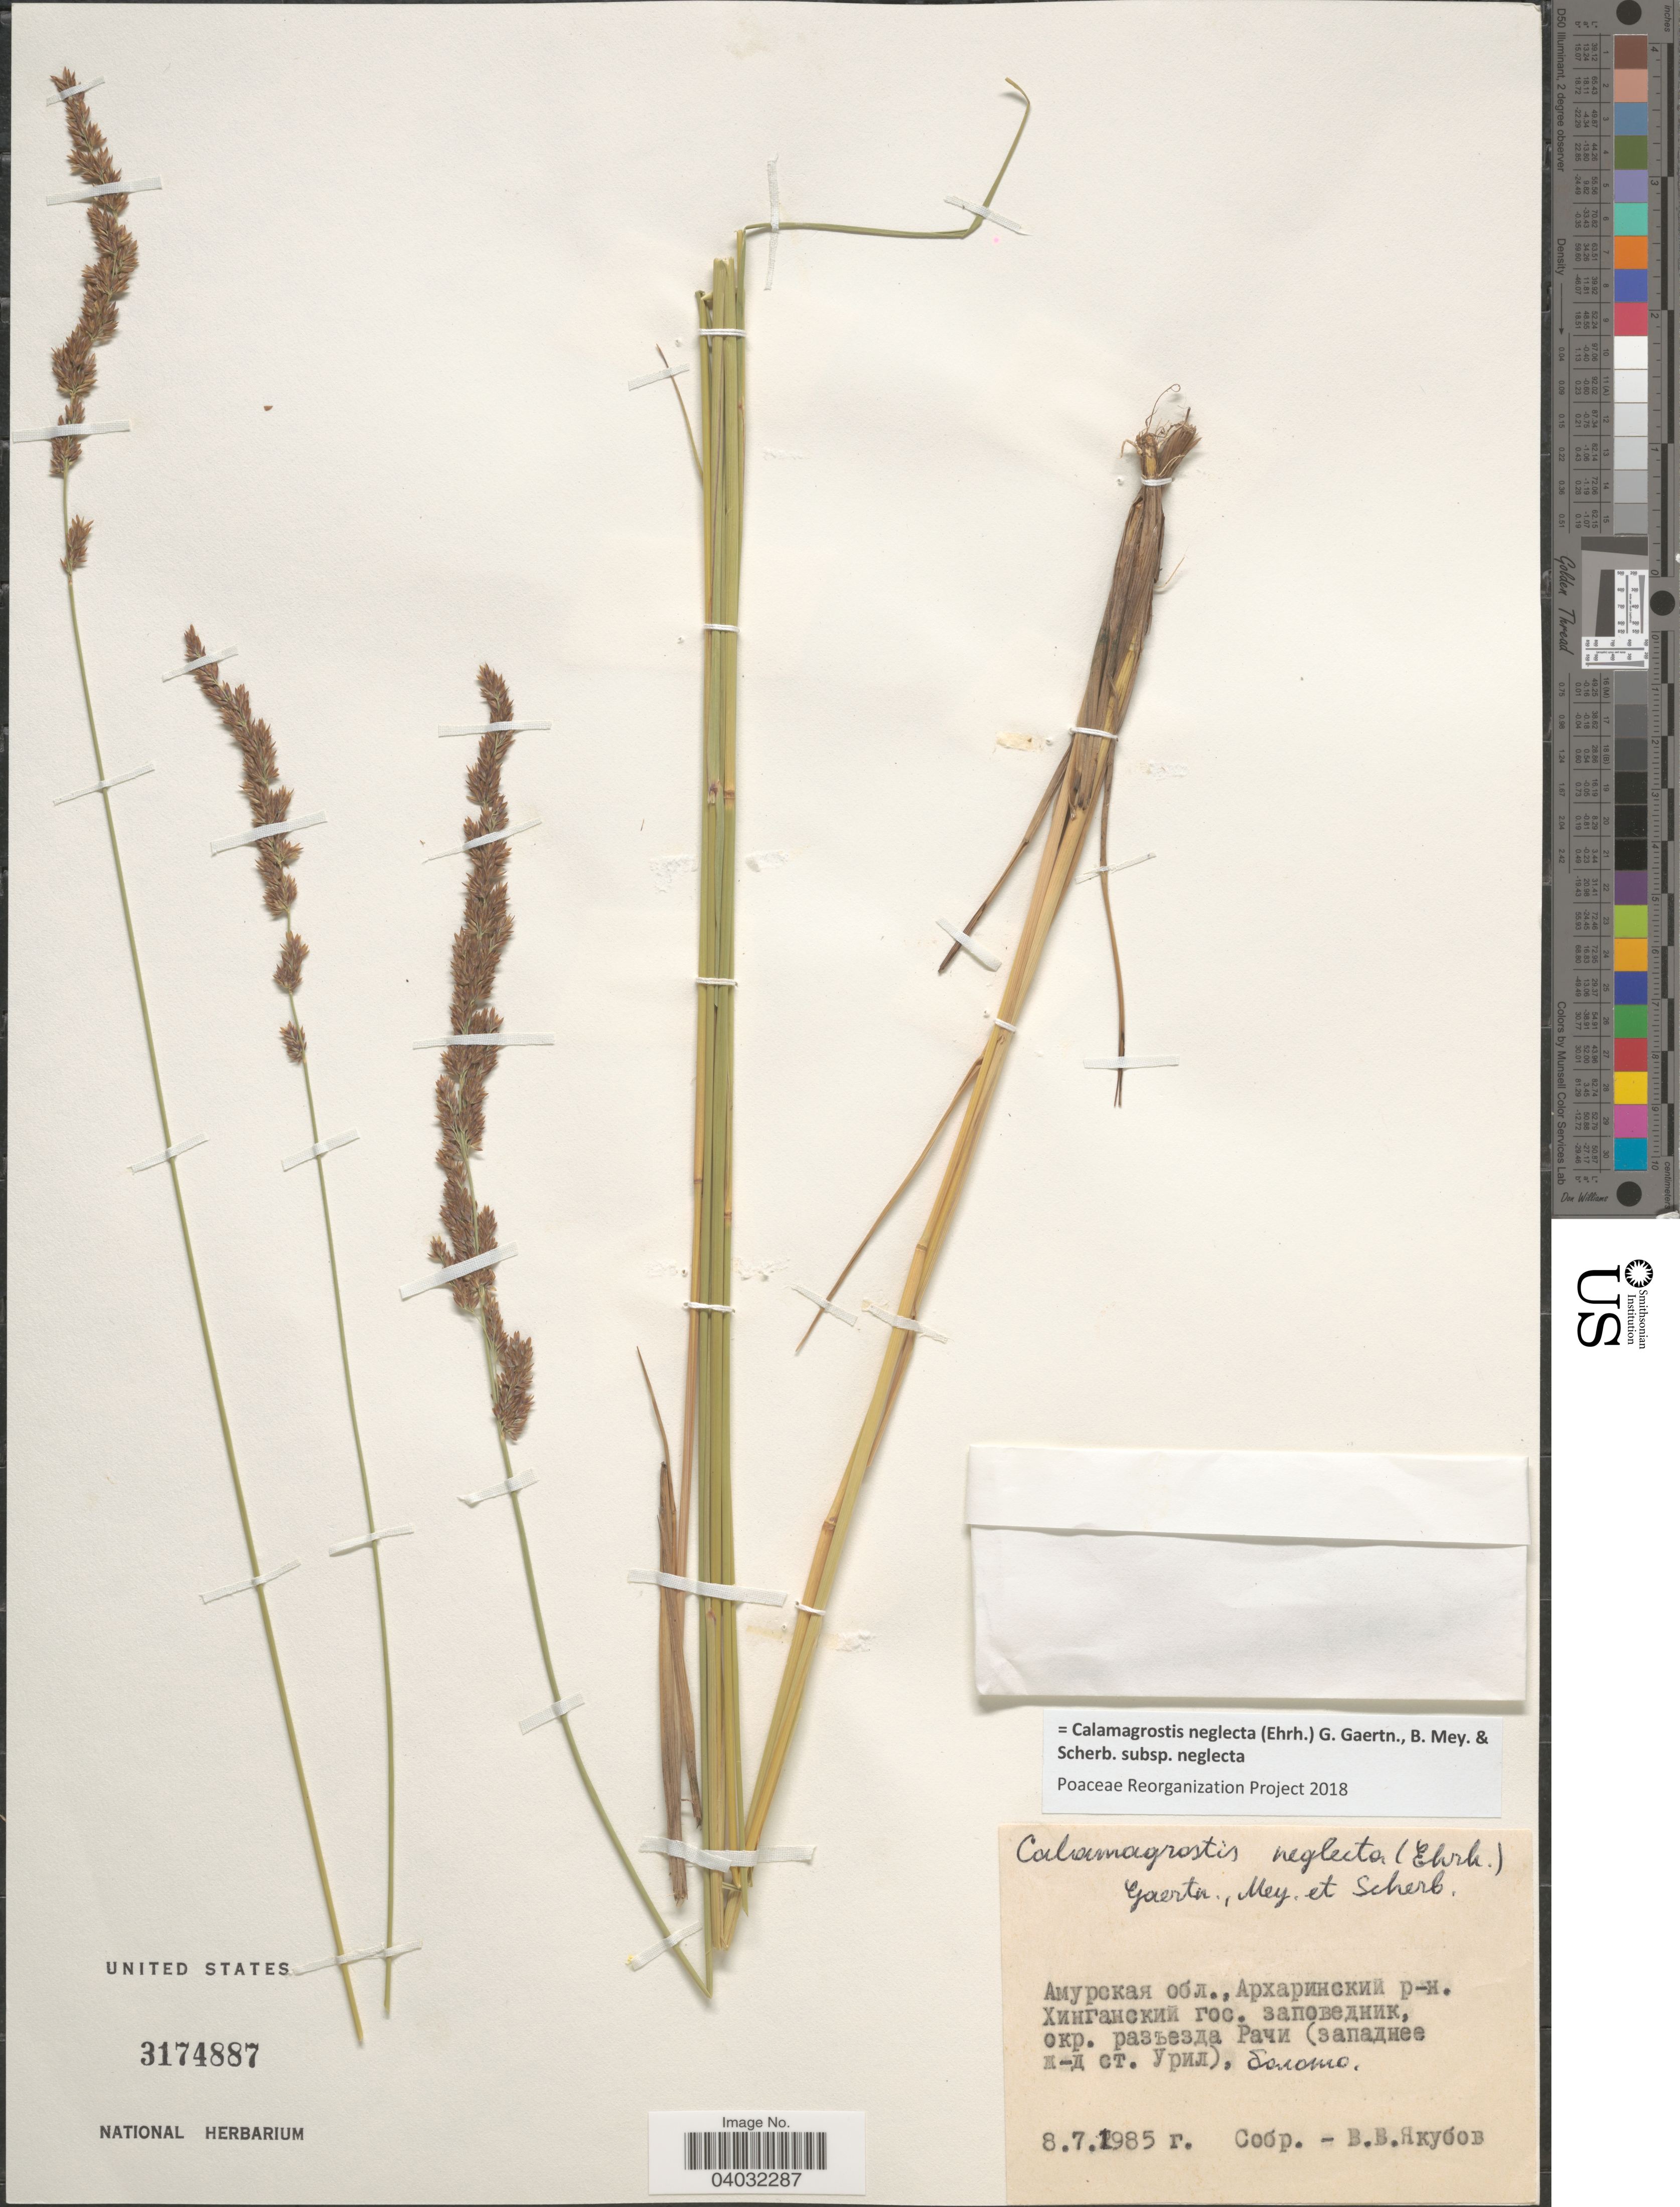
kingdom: Plantae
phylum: Tracheophyta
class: Liliopsida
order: Poales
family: Poaceae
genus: Calamagrostis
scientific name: Calamagrostis neglecta subsp. neglecta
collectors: V. Yakubov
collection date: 1985-07-08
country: Russian Federation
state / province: Amur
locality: District Arkharinskiy, Khingan Nature Reserve, Rachi, west of railroad station Uril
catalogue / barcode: US 3174887